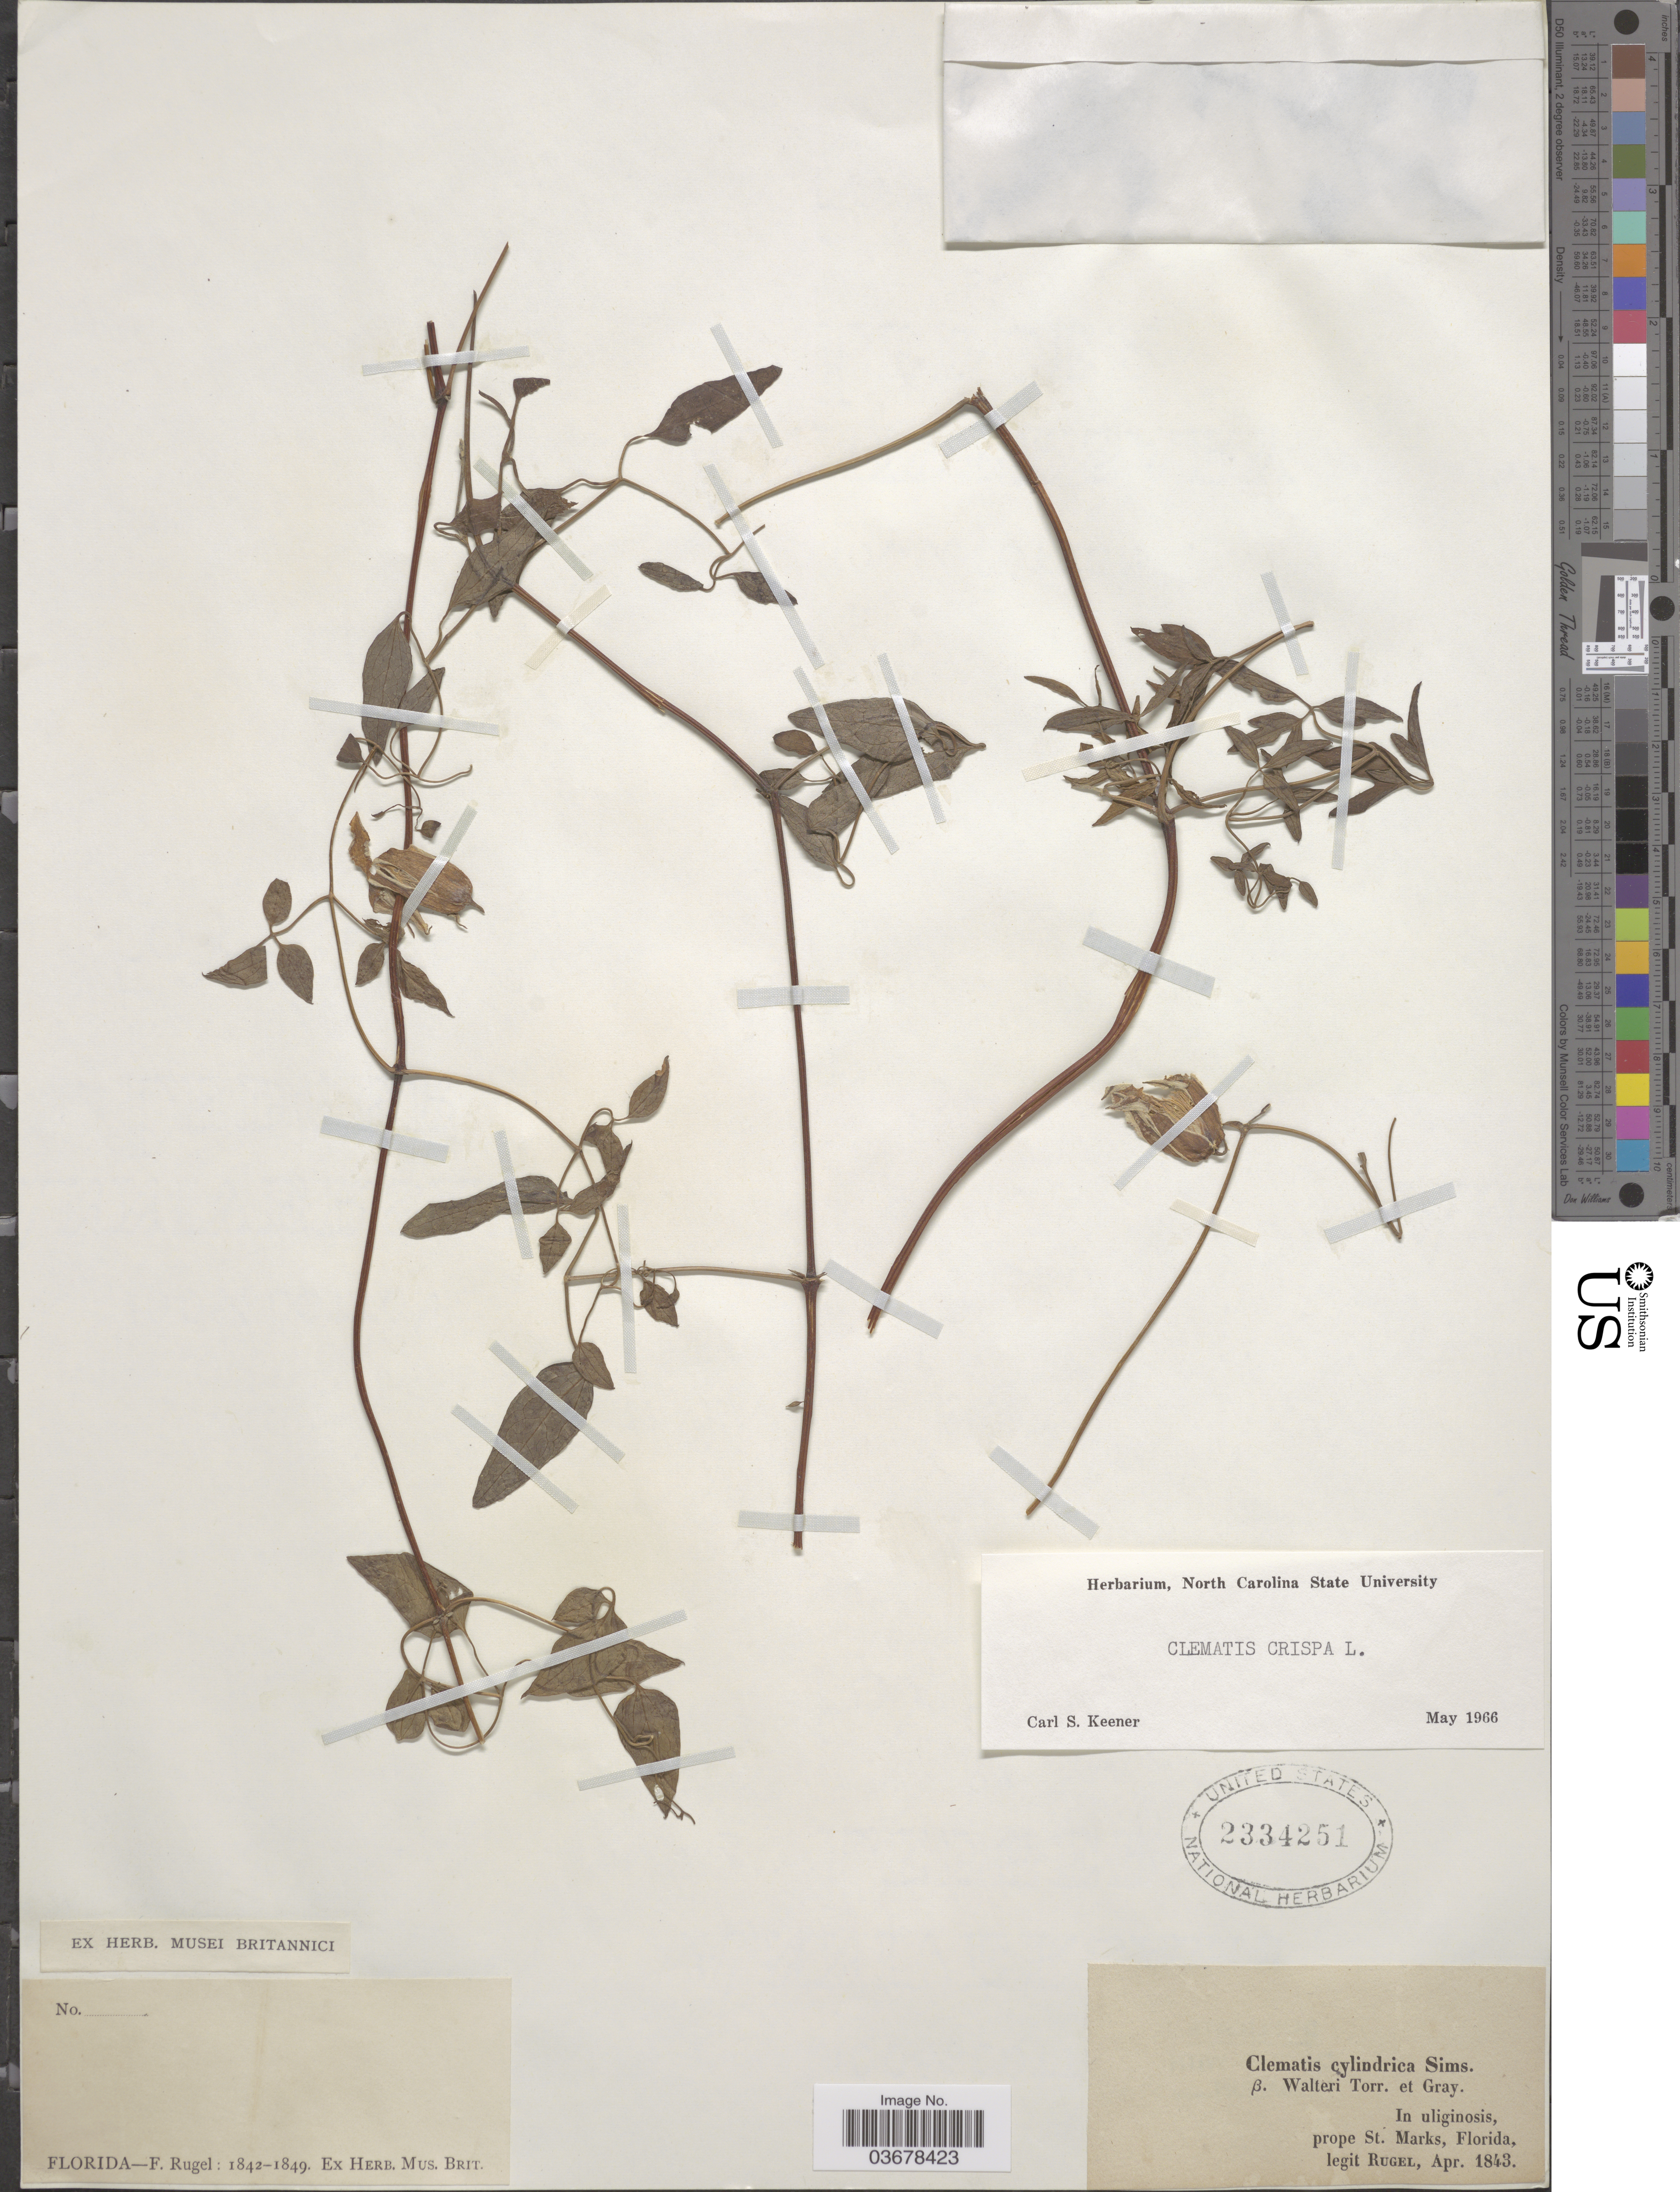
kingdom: Plantae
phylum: Tracheophyta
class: Magnoliopsida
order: Ranunculales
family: Ranunculaceae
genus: Clematis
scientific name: Clematis viorna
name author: L.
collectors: F. Rugel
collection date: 1843-04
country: United States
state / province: Florida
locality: In uliginosis, prope St. Marks.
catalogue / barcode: US 2334251